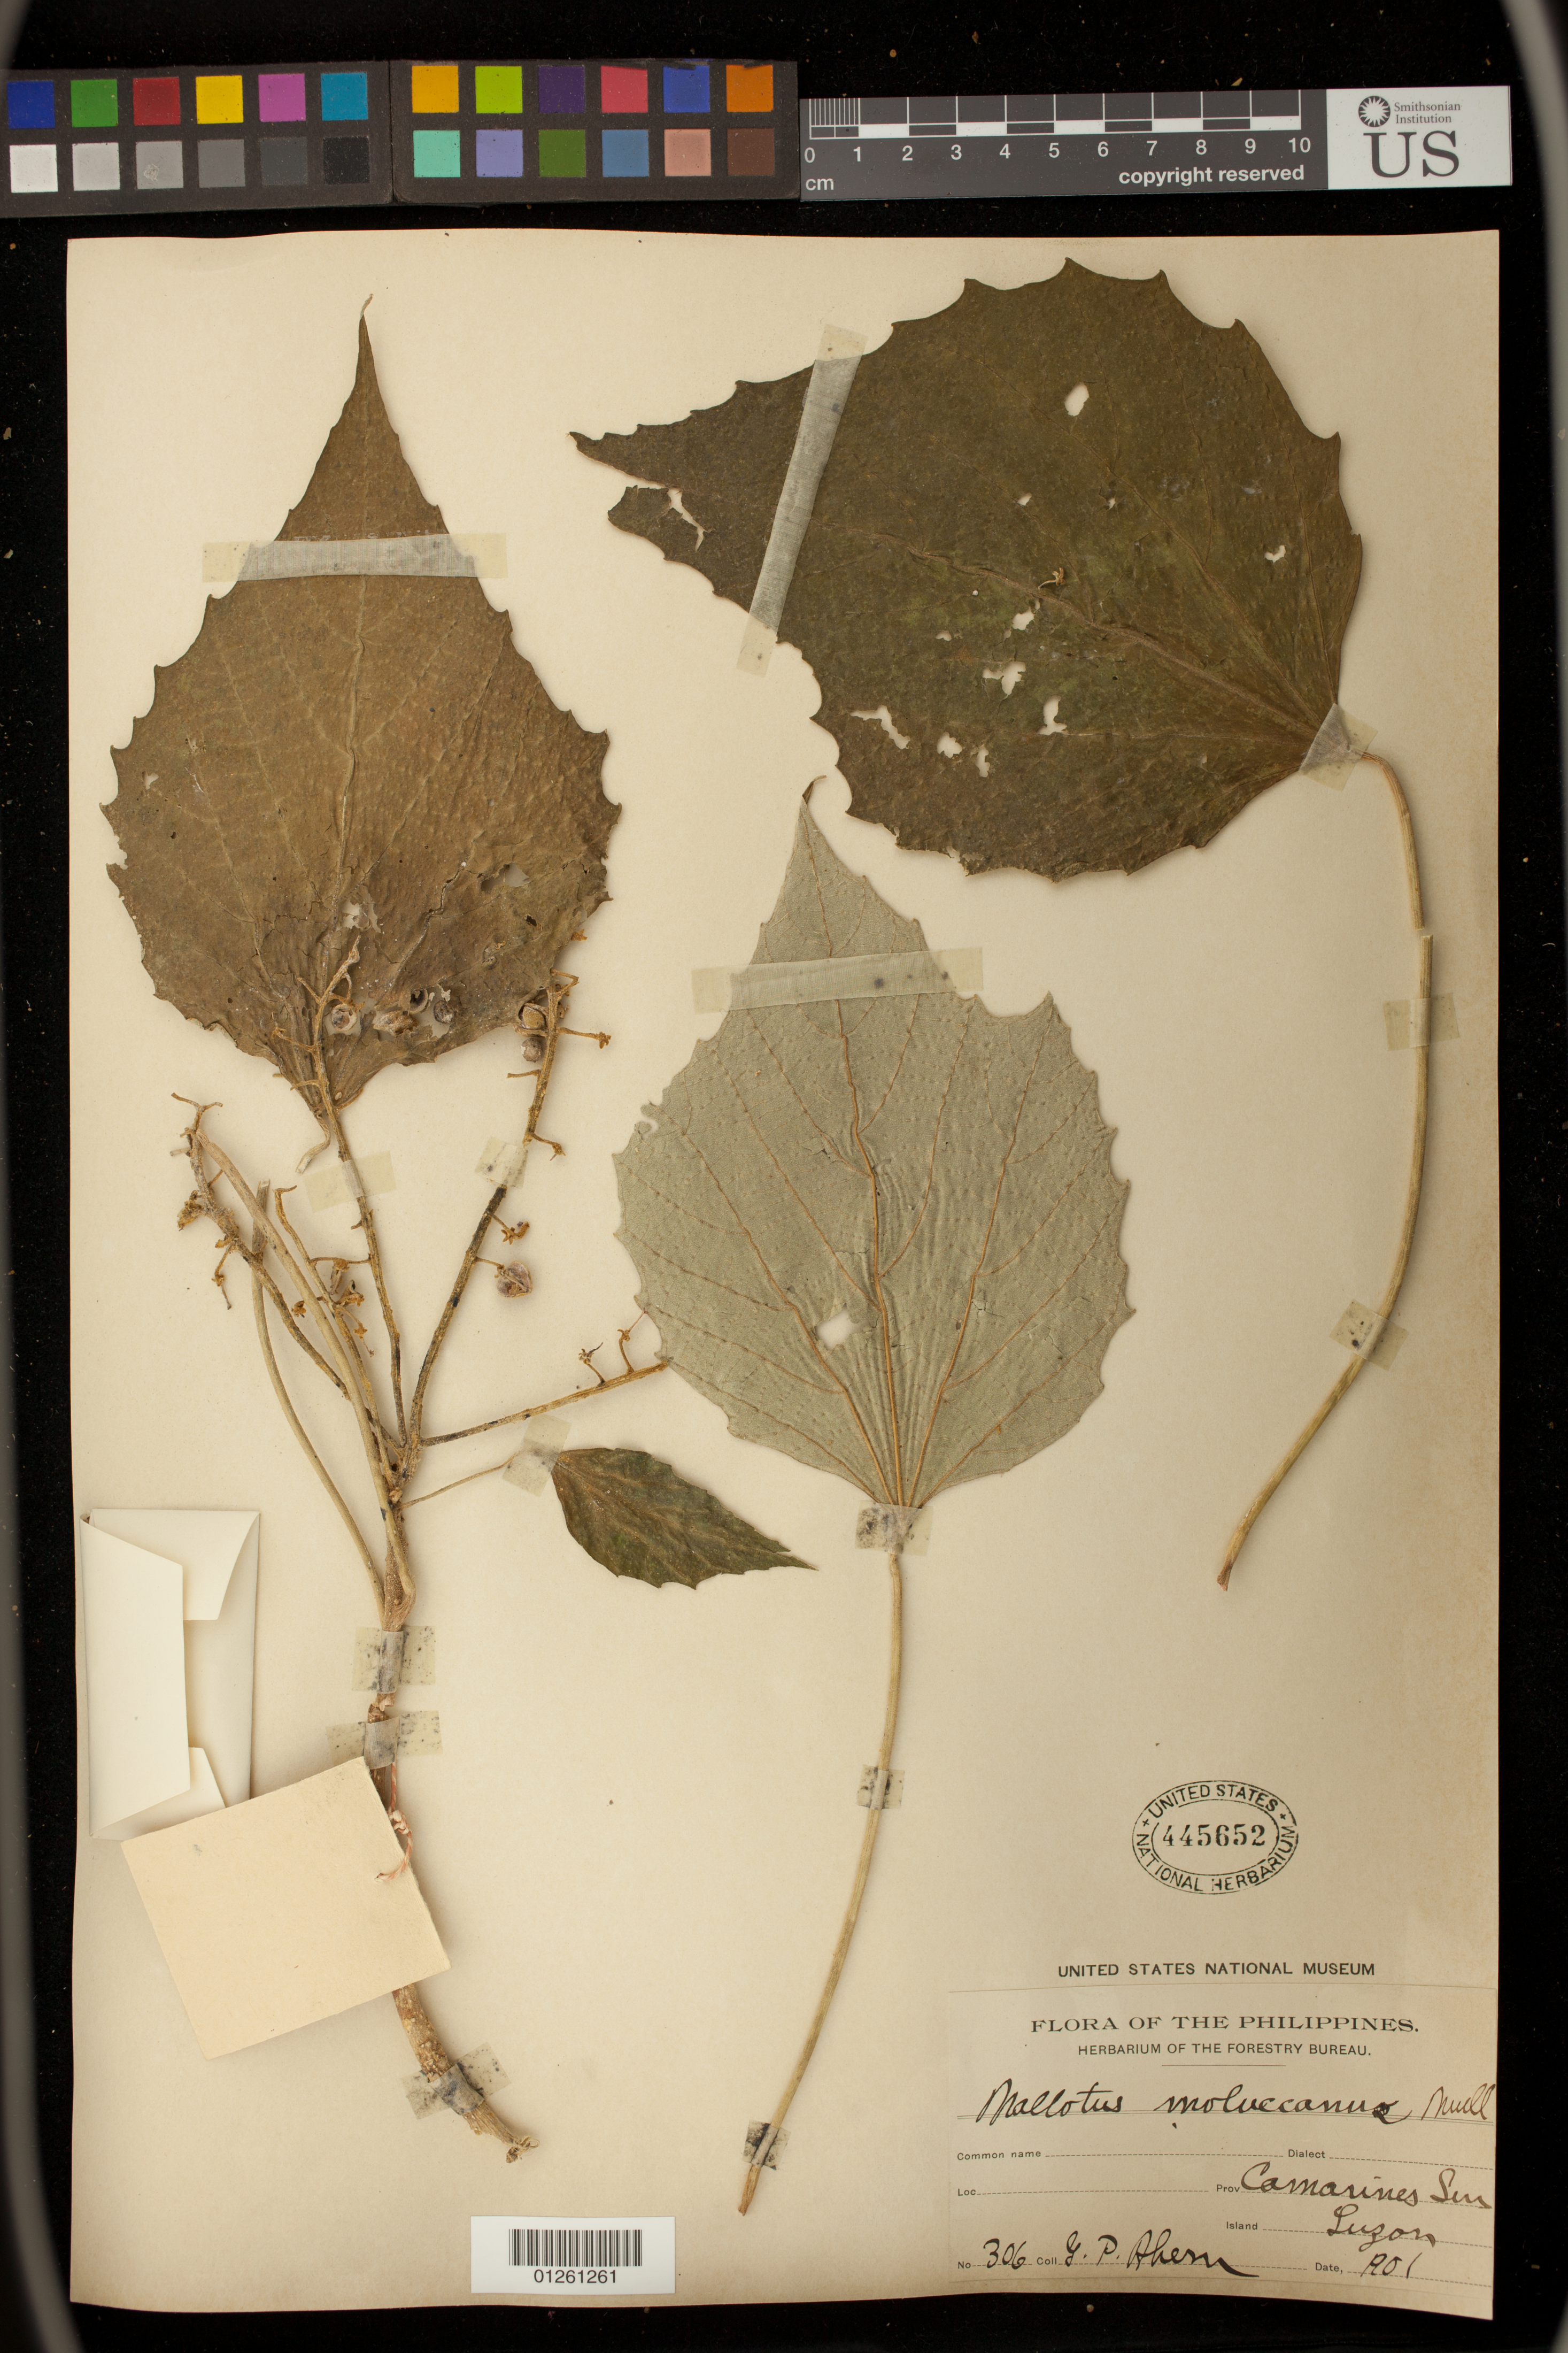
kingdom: Plantae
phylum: Tracheophyta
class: Magnoliopsida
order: Malpighiales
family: Euphorbiaceae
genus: Melanolepis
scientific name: Melanolepis multiglandulosa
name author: (Reinw. ex Blume) Rchb. f. & Zoll.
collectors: G. Ahern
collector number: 306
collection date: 1901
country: Philippines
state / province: Bicol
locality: Camarines Sur, Luzon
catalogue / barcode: US 445652